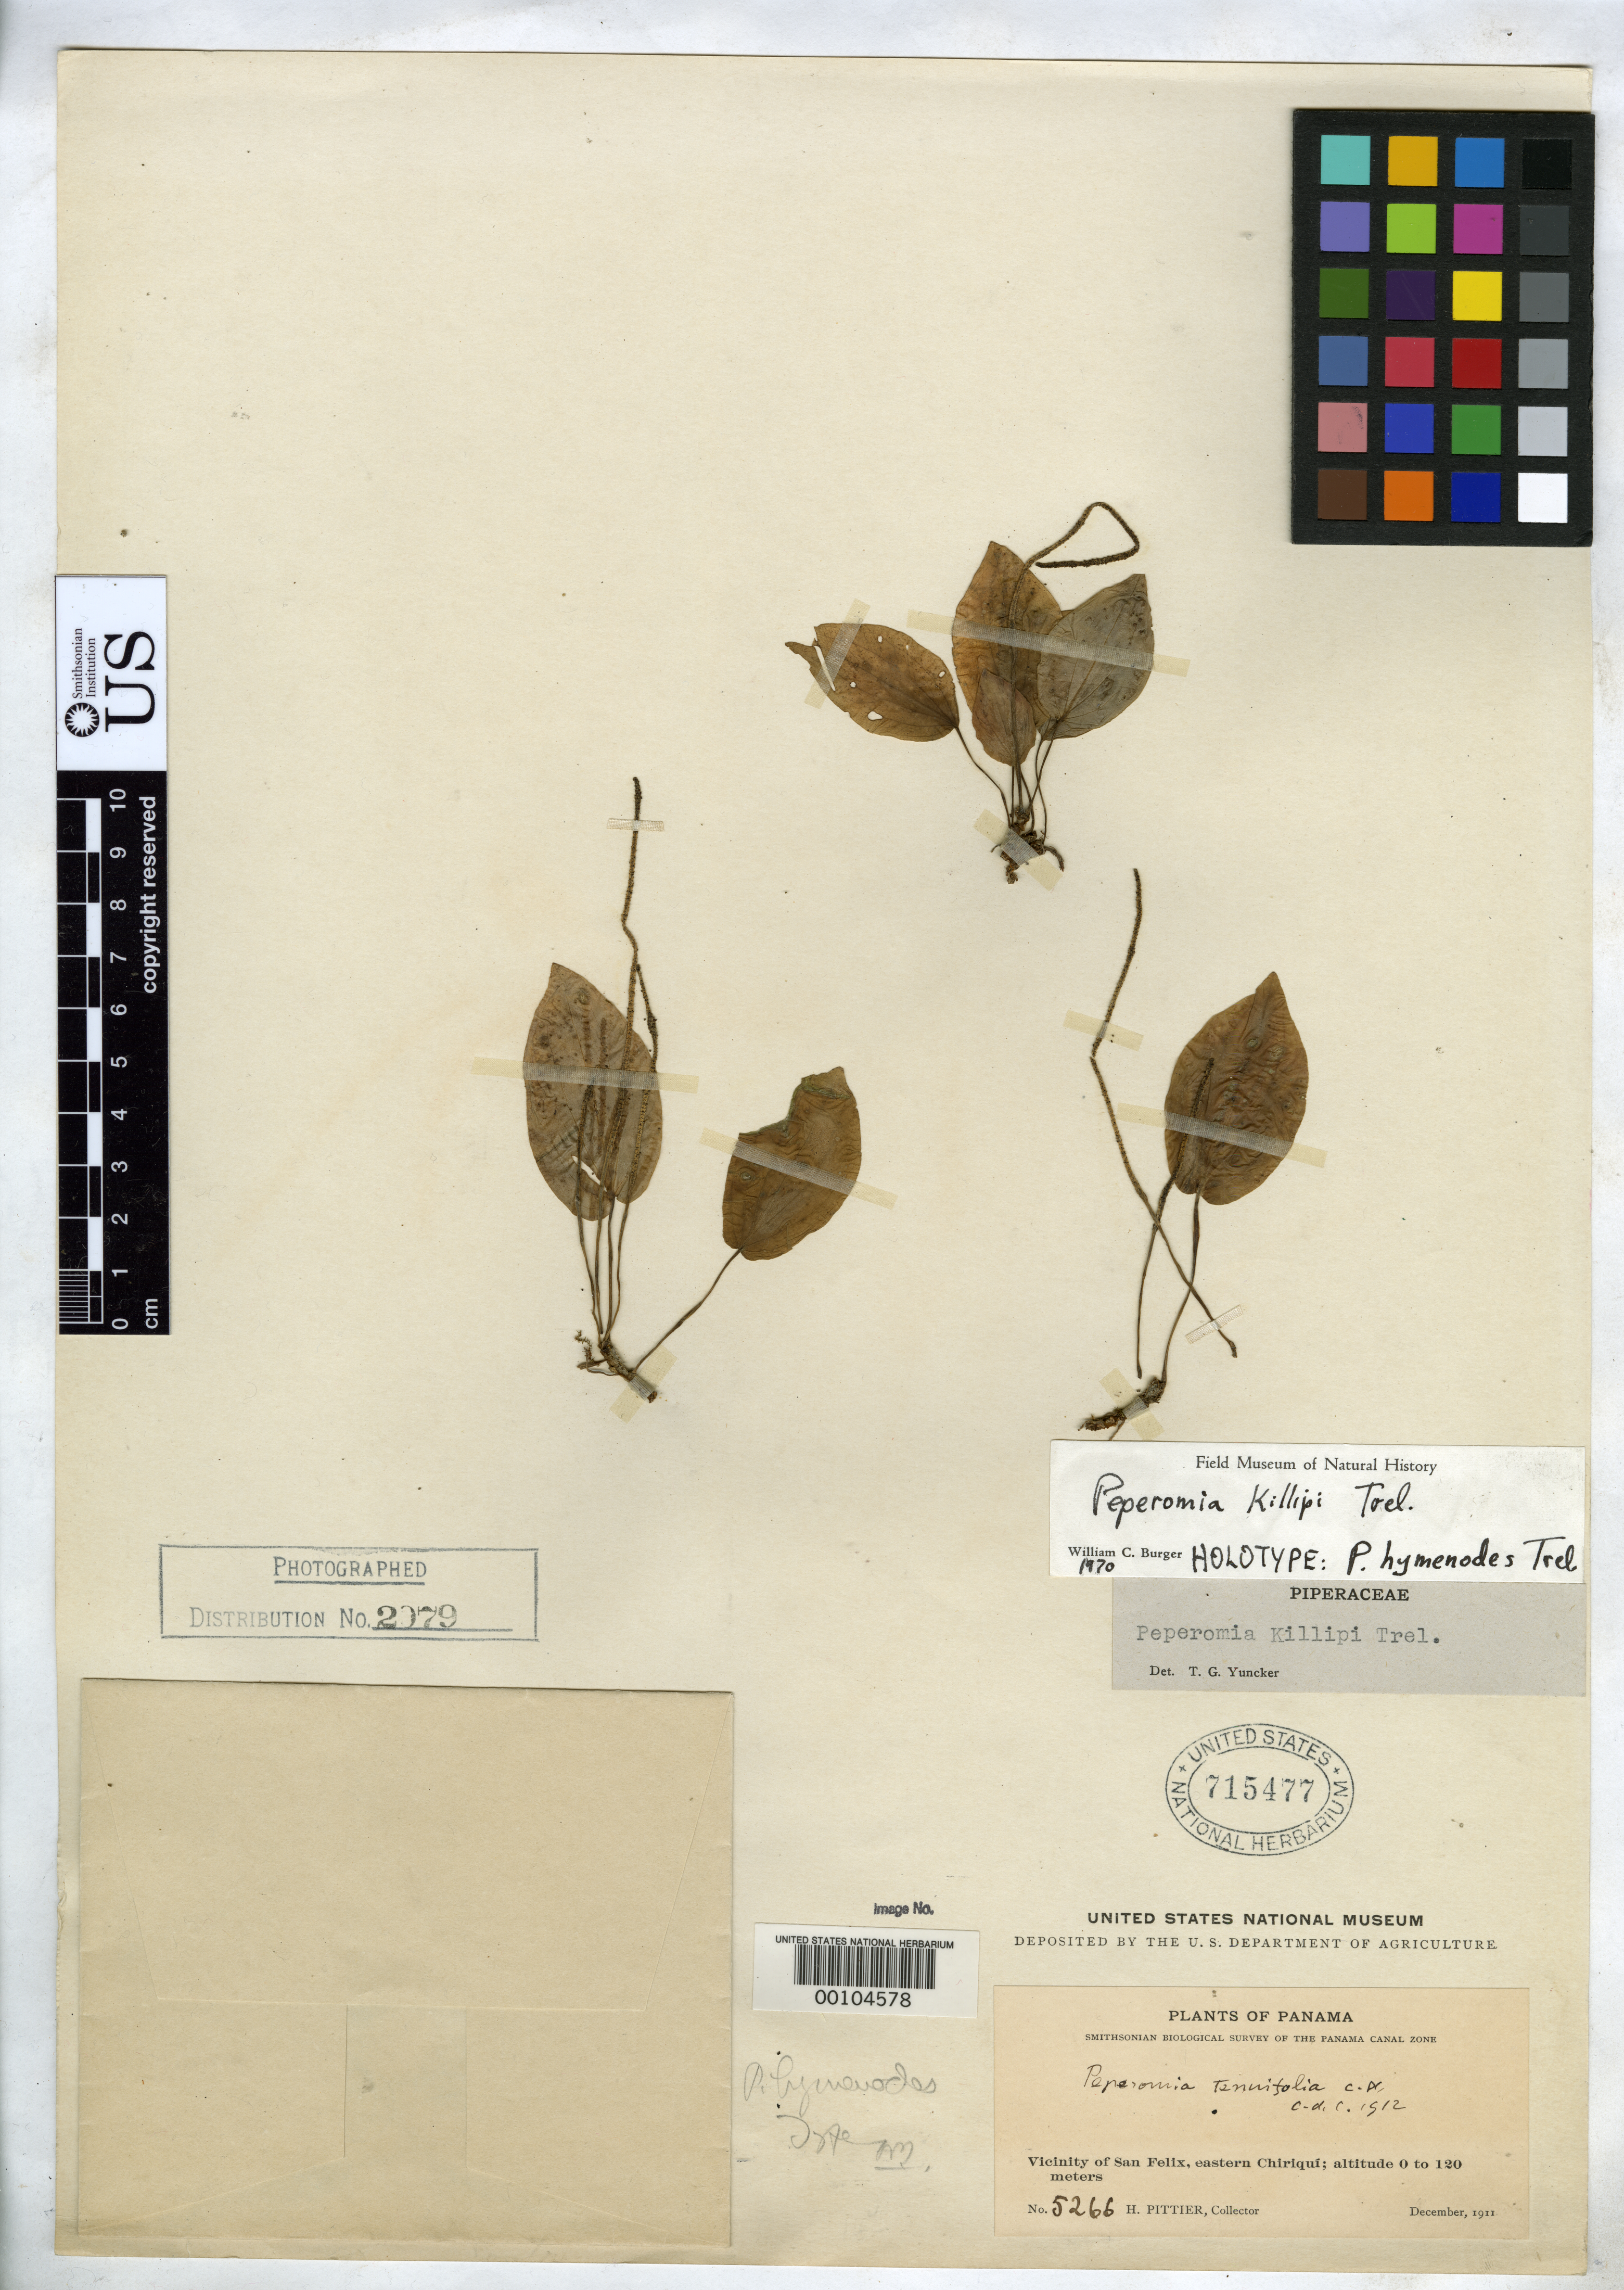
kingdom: Plantae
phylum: Tracheophyta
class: Magnoliopsida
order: Piperales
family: Piperaceae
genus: Peperomia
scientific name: Peperomia hymenodes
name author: Trel.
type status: Holotype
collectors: H. F. Pittier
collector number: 5266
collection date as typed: Dec 1911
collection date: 1911-12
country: Panama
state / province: Chiriquí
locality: San Felix vicinity.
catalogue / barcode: US 715477